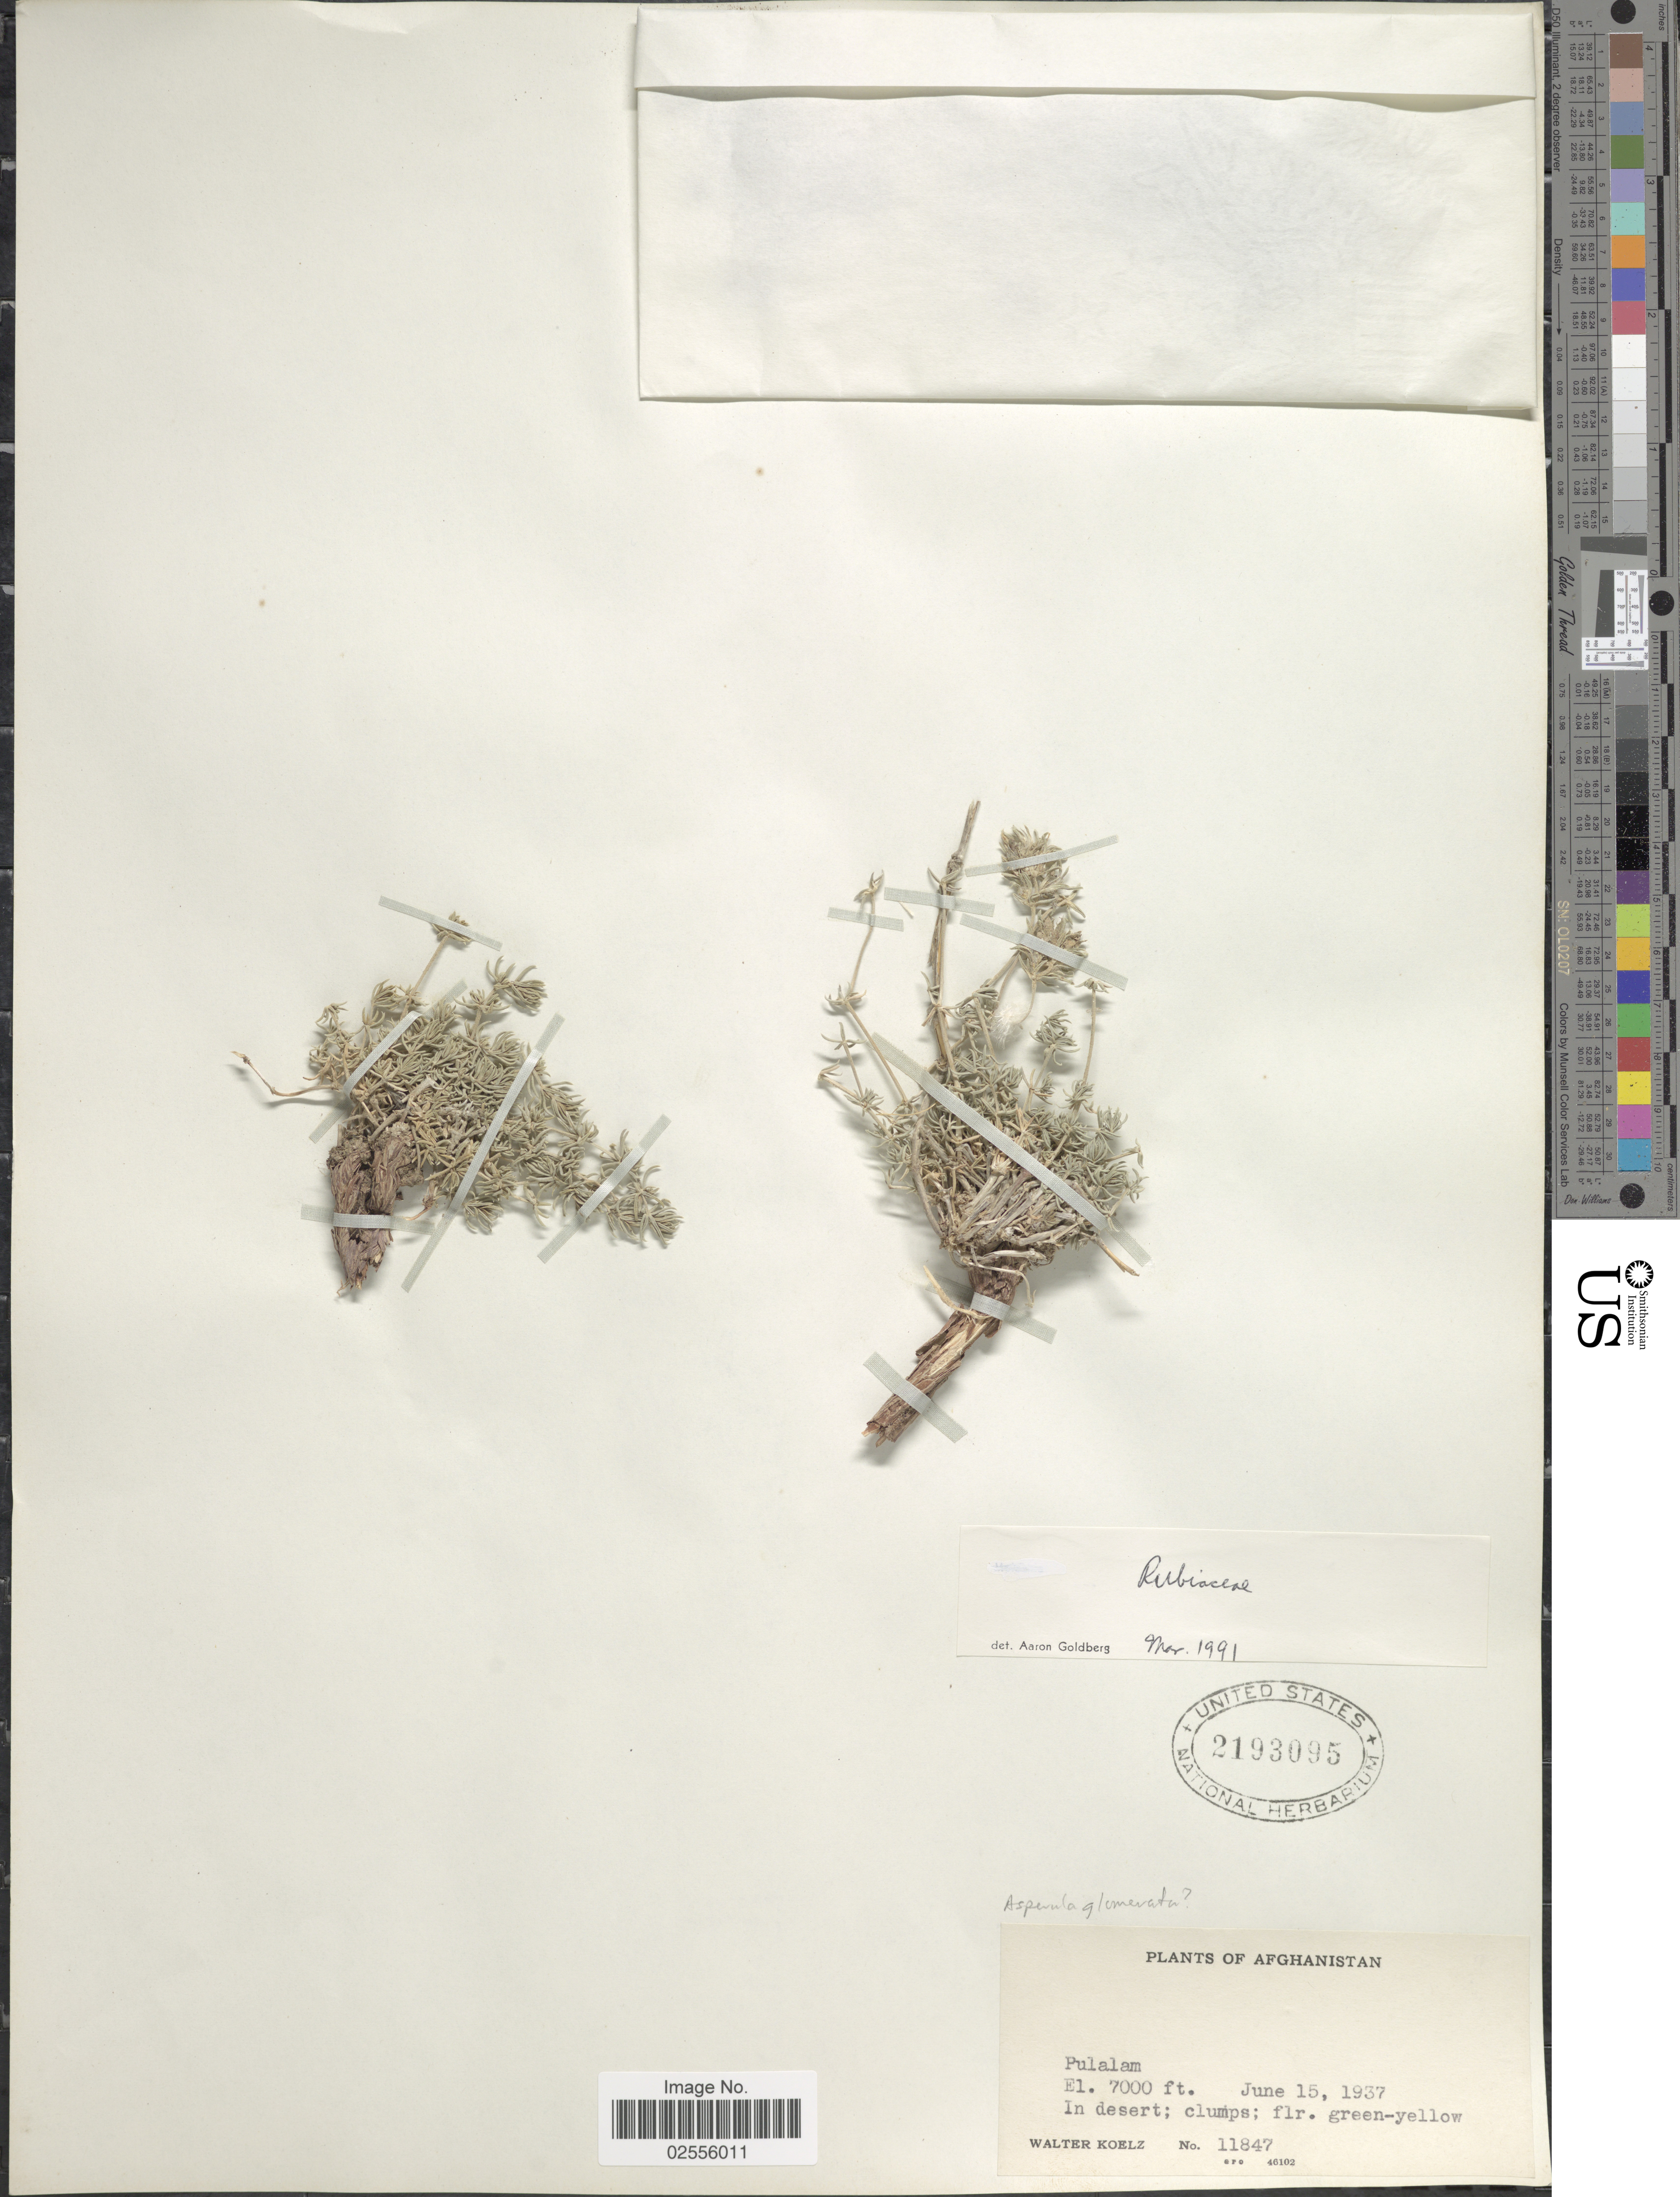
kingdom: Plantae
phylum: Tracheophyta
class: Magnoliopsida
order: Gentianales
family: Rubiaceae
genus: Asperula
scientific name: Asperula glomerata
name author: (M. Bieb.) Griseb.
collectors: W. N. Koelz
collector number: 11847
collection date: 1937-06-15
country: Afghanistan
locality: Pulalam, in desert.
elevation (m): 2134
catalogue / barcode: US 2193095